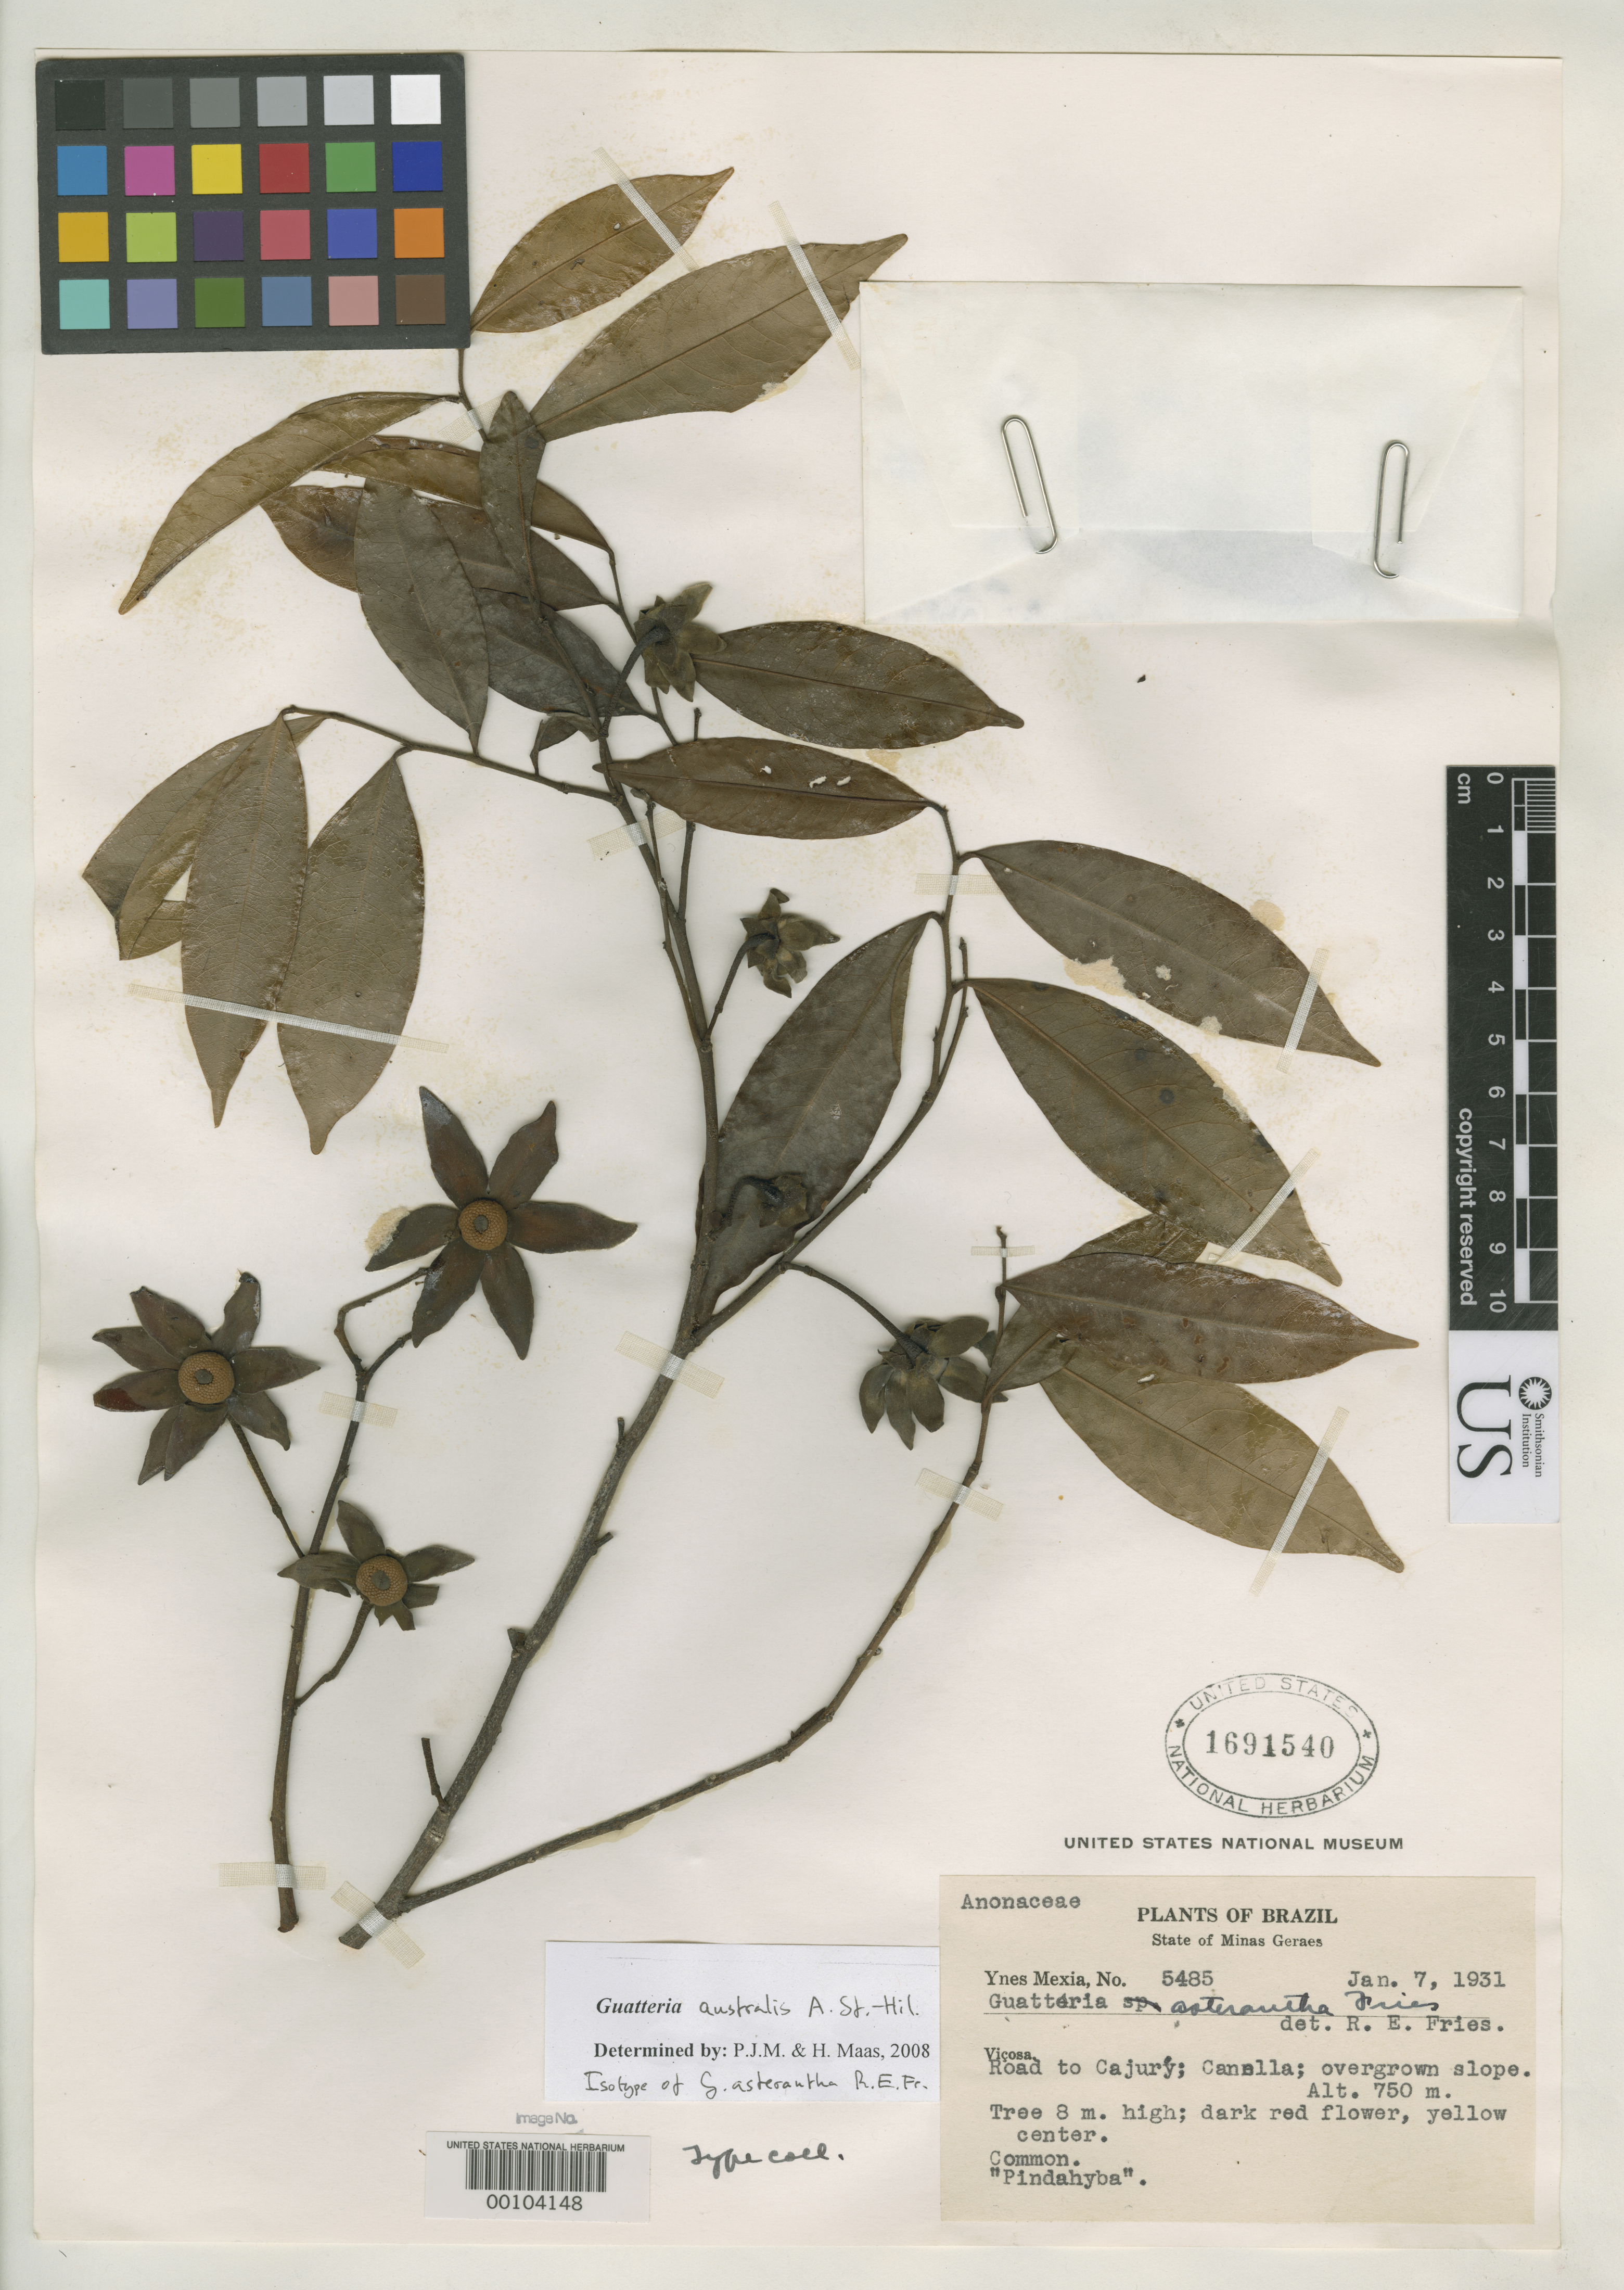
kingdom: Plantae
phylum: Tracheophyta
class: Magnoliopsida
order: Magnoliales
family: Annonaceae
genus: Guatteria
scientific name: Guatteria asterantha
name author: R.E. Fr.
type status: Isotype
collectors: Y. Mexia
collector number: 5485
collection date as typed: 07 Jan 1931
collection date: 1931-01-07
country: Brazil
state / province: Minas Gerais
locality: Vicosa, road to Cajury, Canolla.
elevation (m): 750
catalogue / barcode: US 1691540